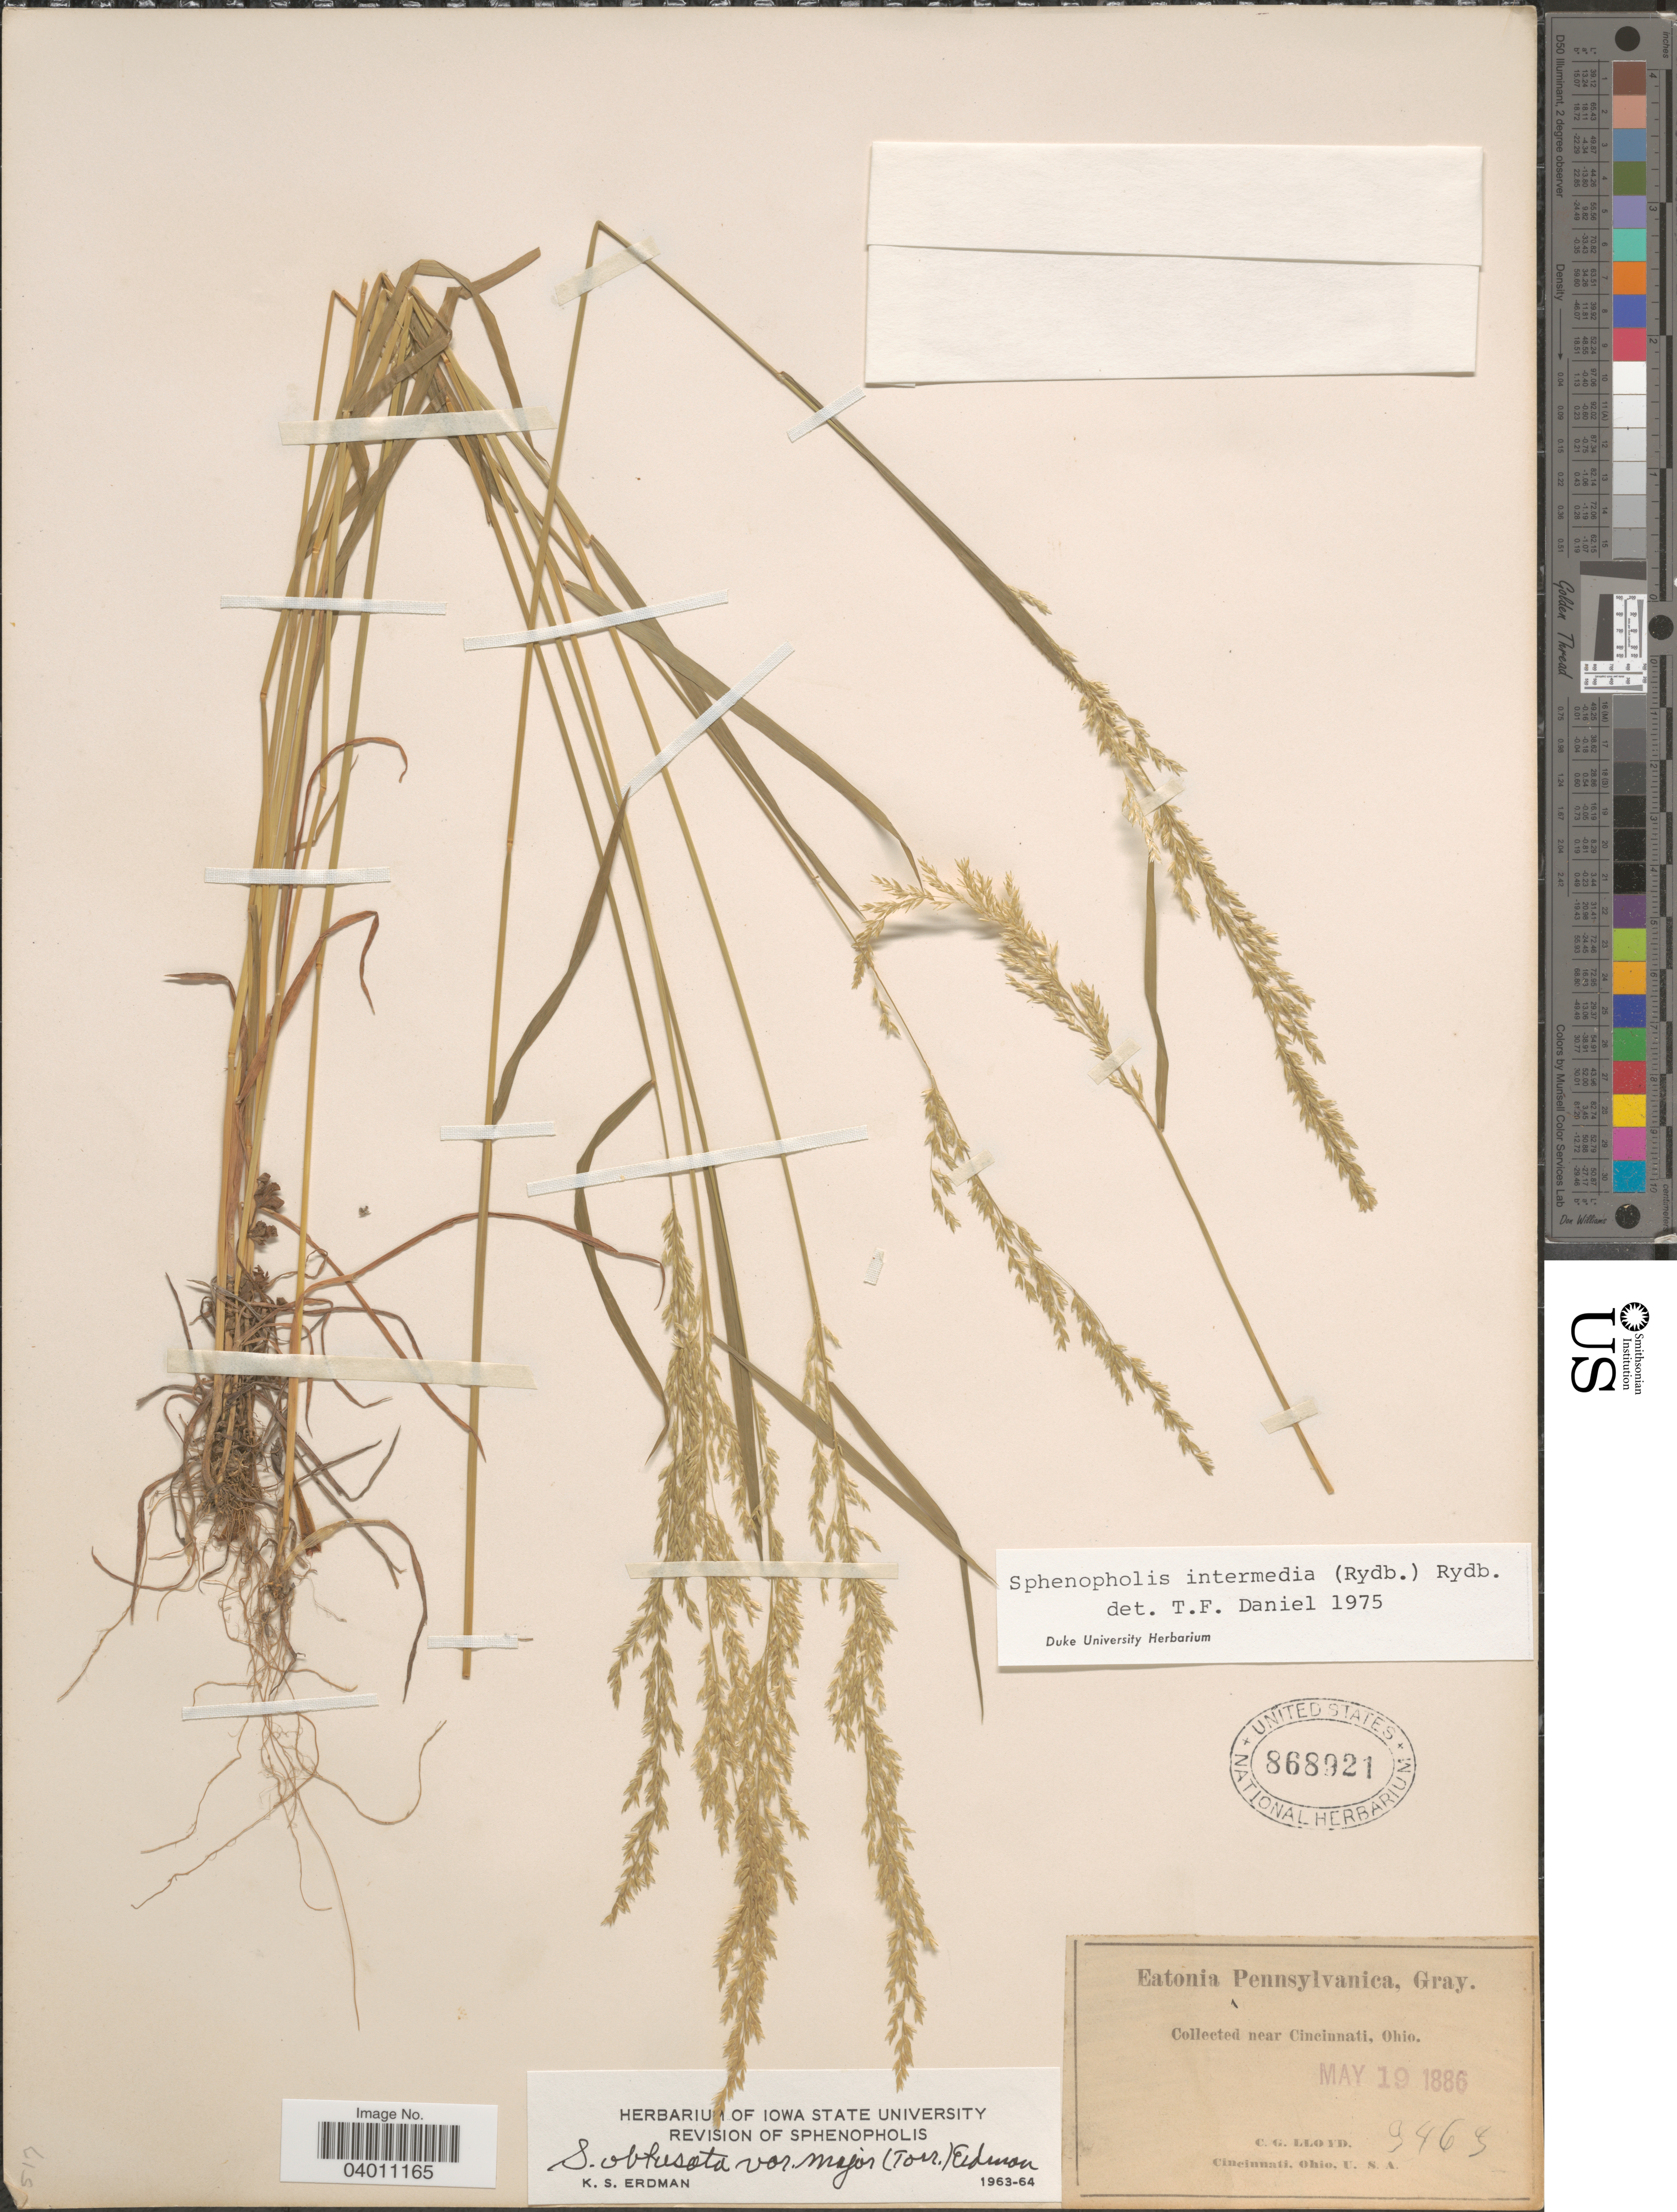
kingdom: Plantae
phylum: Tracheophyta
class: Liliopsida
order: Poales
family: Poaceae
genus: Sphenopholis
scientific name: Sphenopholis intermedia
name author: (Rydb.) Rydb.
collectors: C. G. Lloyd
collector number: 9463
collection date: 1886-05-19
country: United States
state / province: Ohio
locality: Near Cincinnati.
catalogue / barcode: US 868921